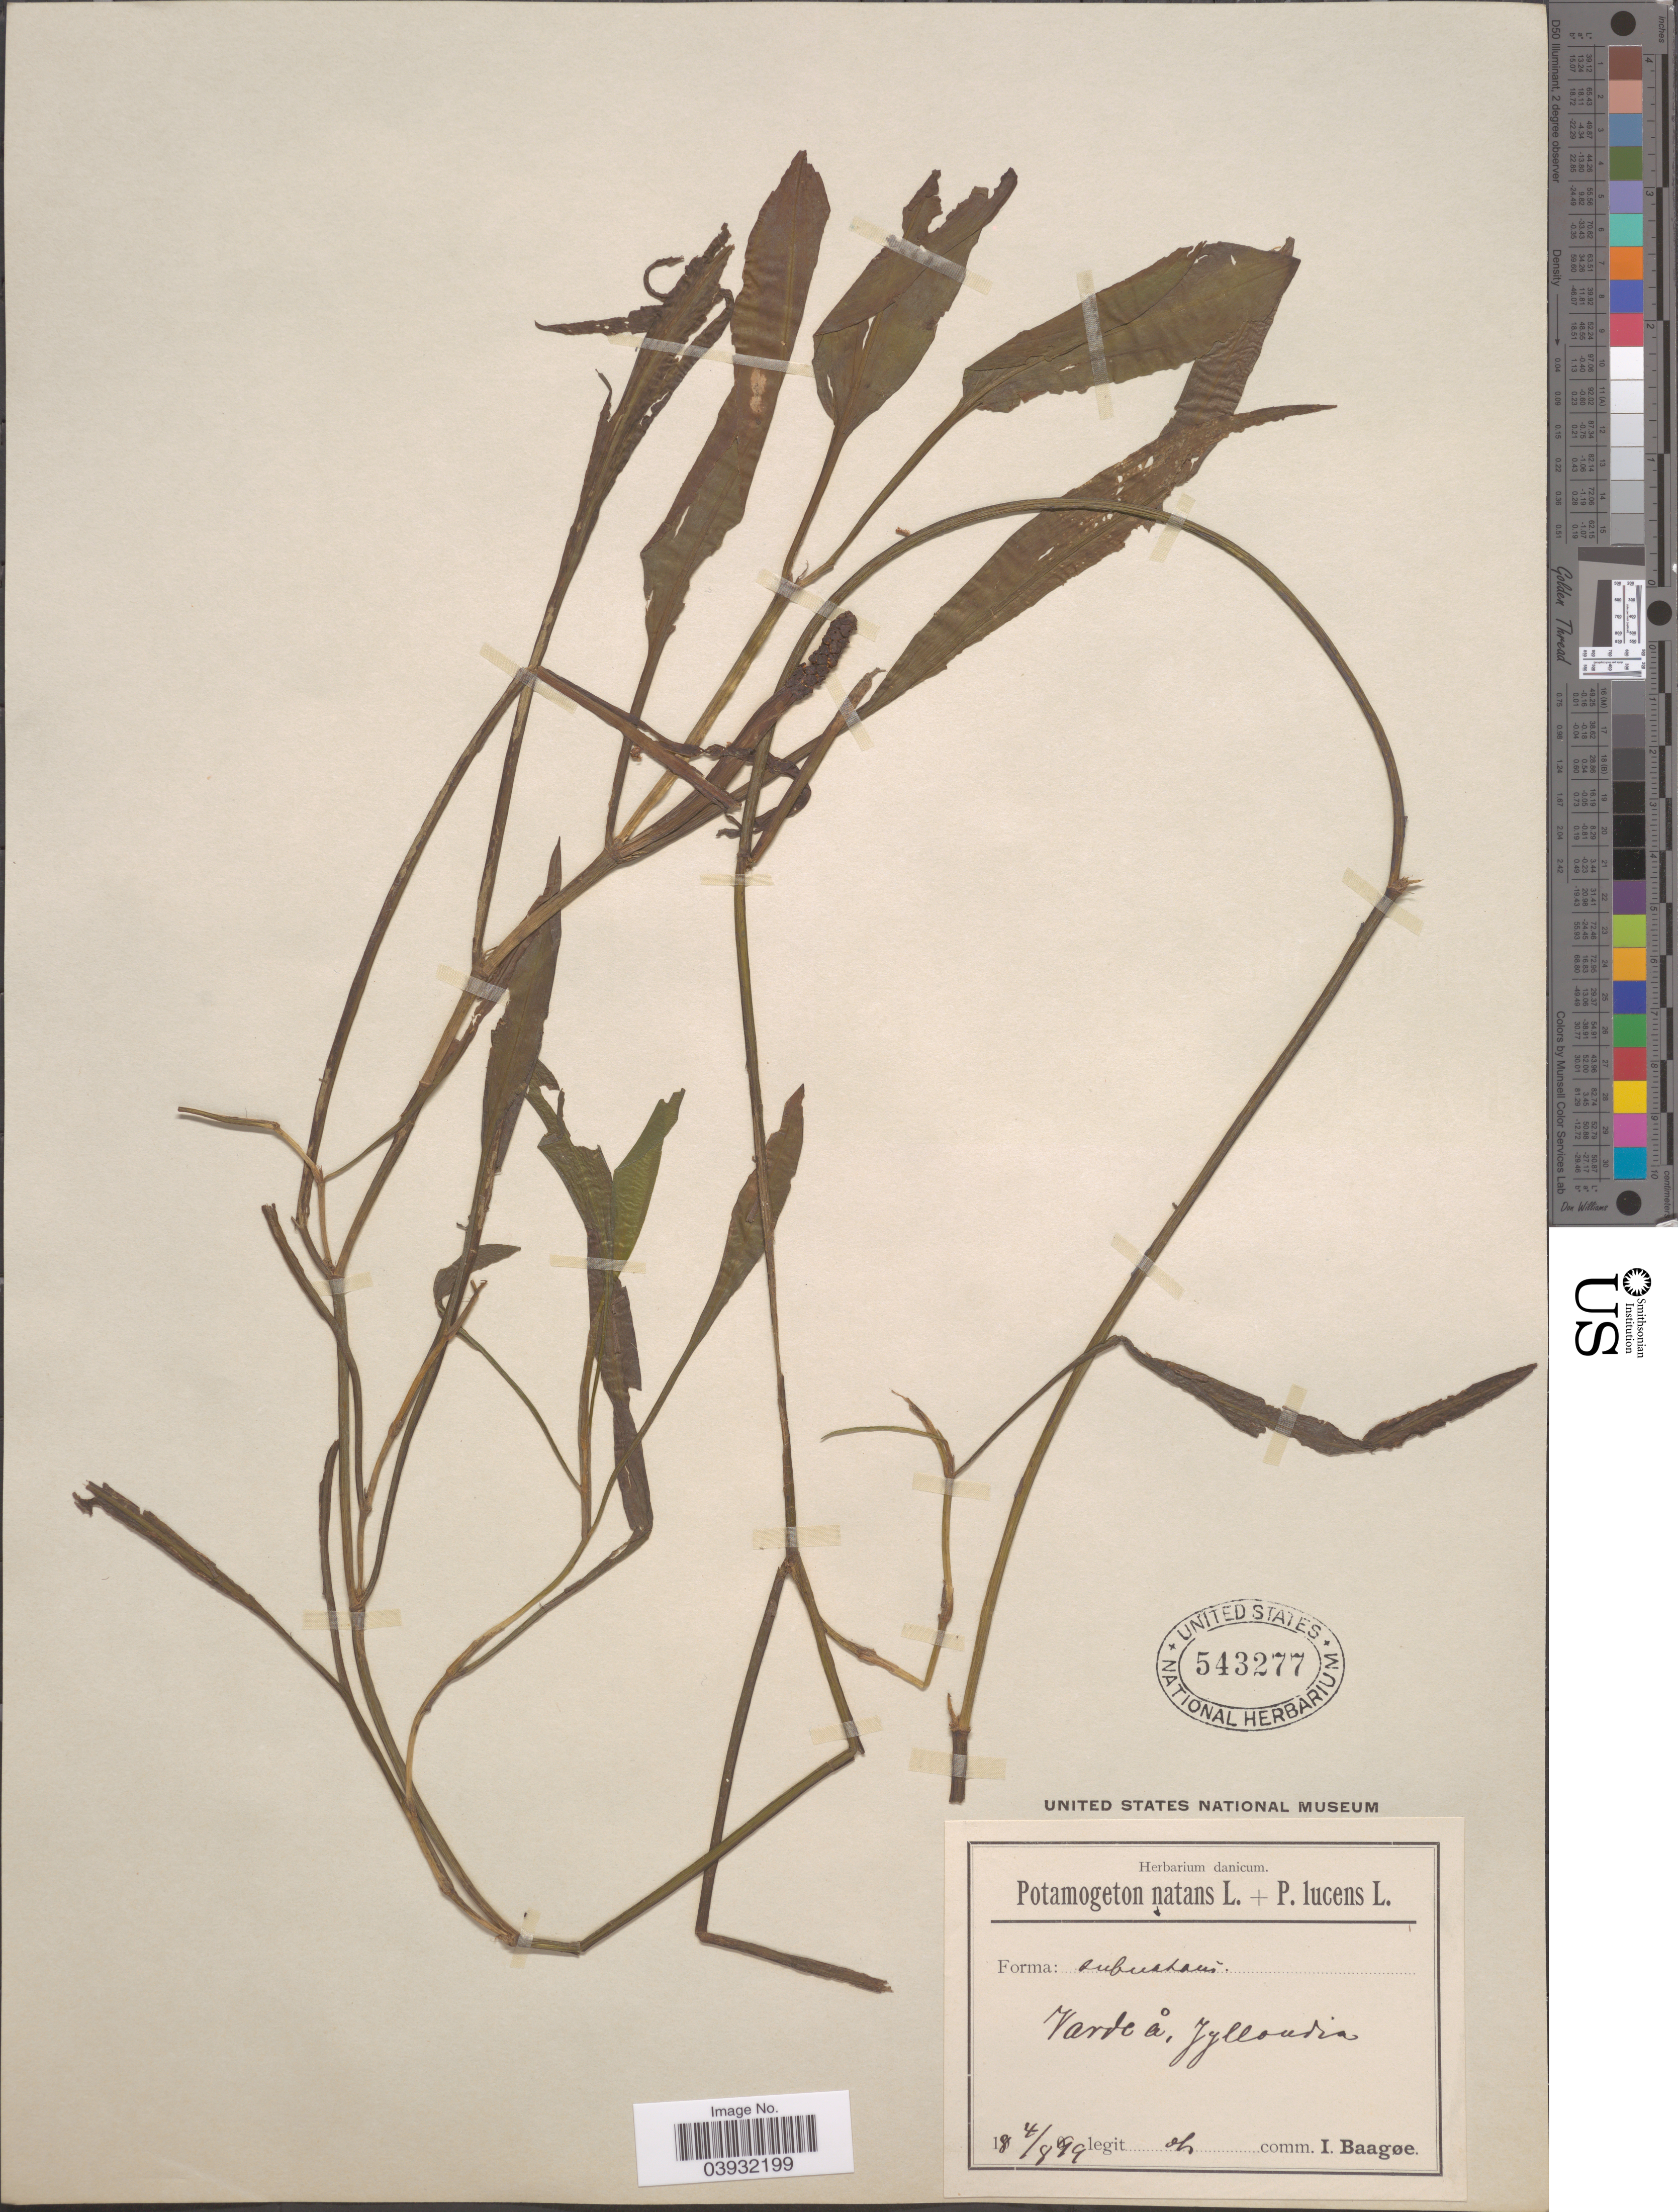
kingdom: Plantae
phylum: Tracheophyta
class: Liliopsida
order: Alismatales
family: Potamogetonaceae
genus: Potamogeton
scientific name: Potamogeton natans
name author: L.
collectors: I. Baagøe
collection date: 1899-08-04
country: Denmark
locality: Varde å. Jyllandia.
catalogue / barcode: US 543277